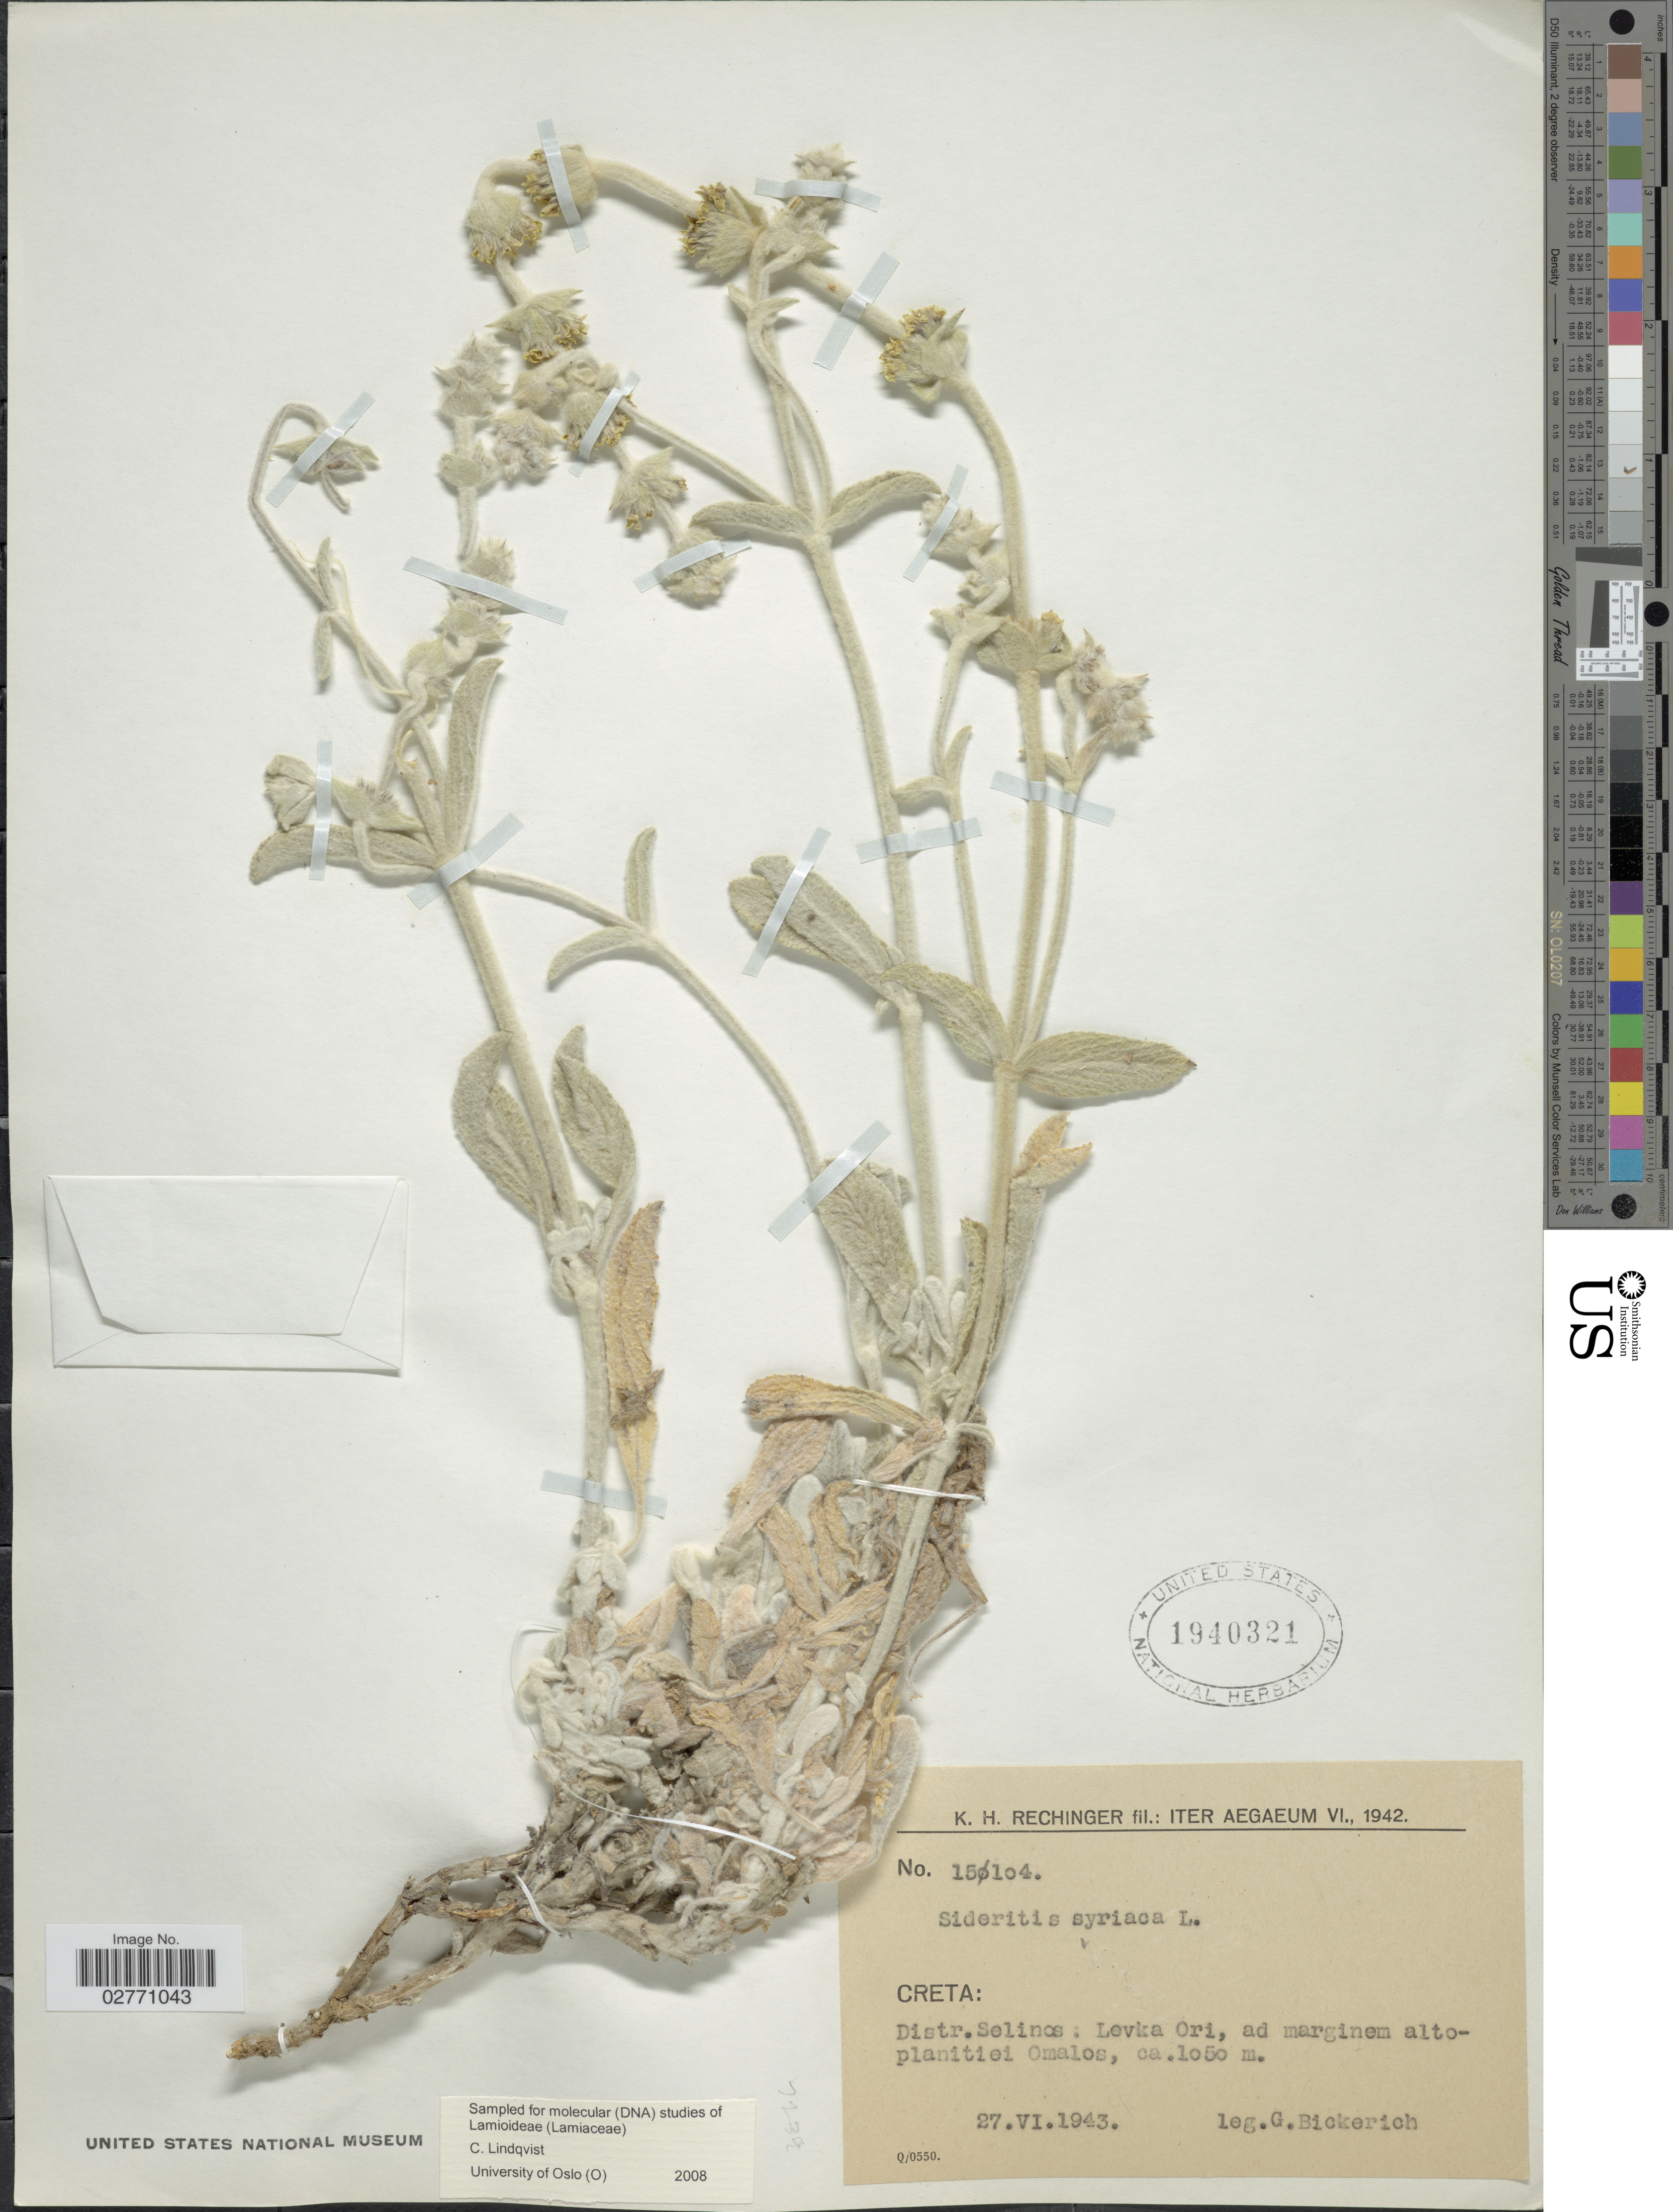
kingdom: Plantae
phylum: Tracheophyta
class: Magnoliopsida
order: Lamiales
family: Lamiaceae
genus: Sideritis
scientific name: Sideritis syriaca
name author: L.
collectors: Bickerich, G.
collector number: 15104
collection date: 1943-06-27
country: Greece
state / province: Crete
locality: Aegaeum. Creta: Distr. Selinos: Levka Ori, ad marginem altoplanitiei Omalos.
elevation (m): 1050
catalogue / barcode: US 1940321